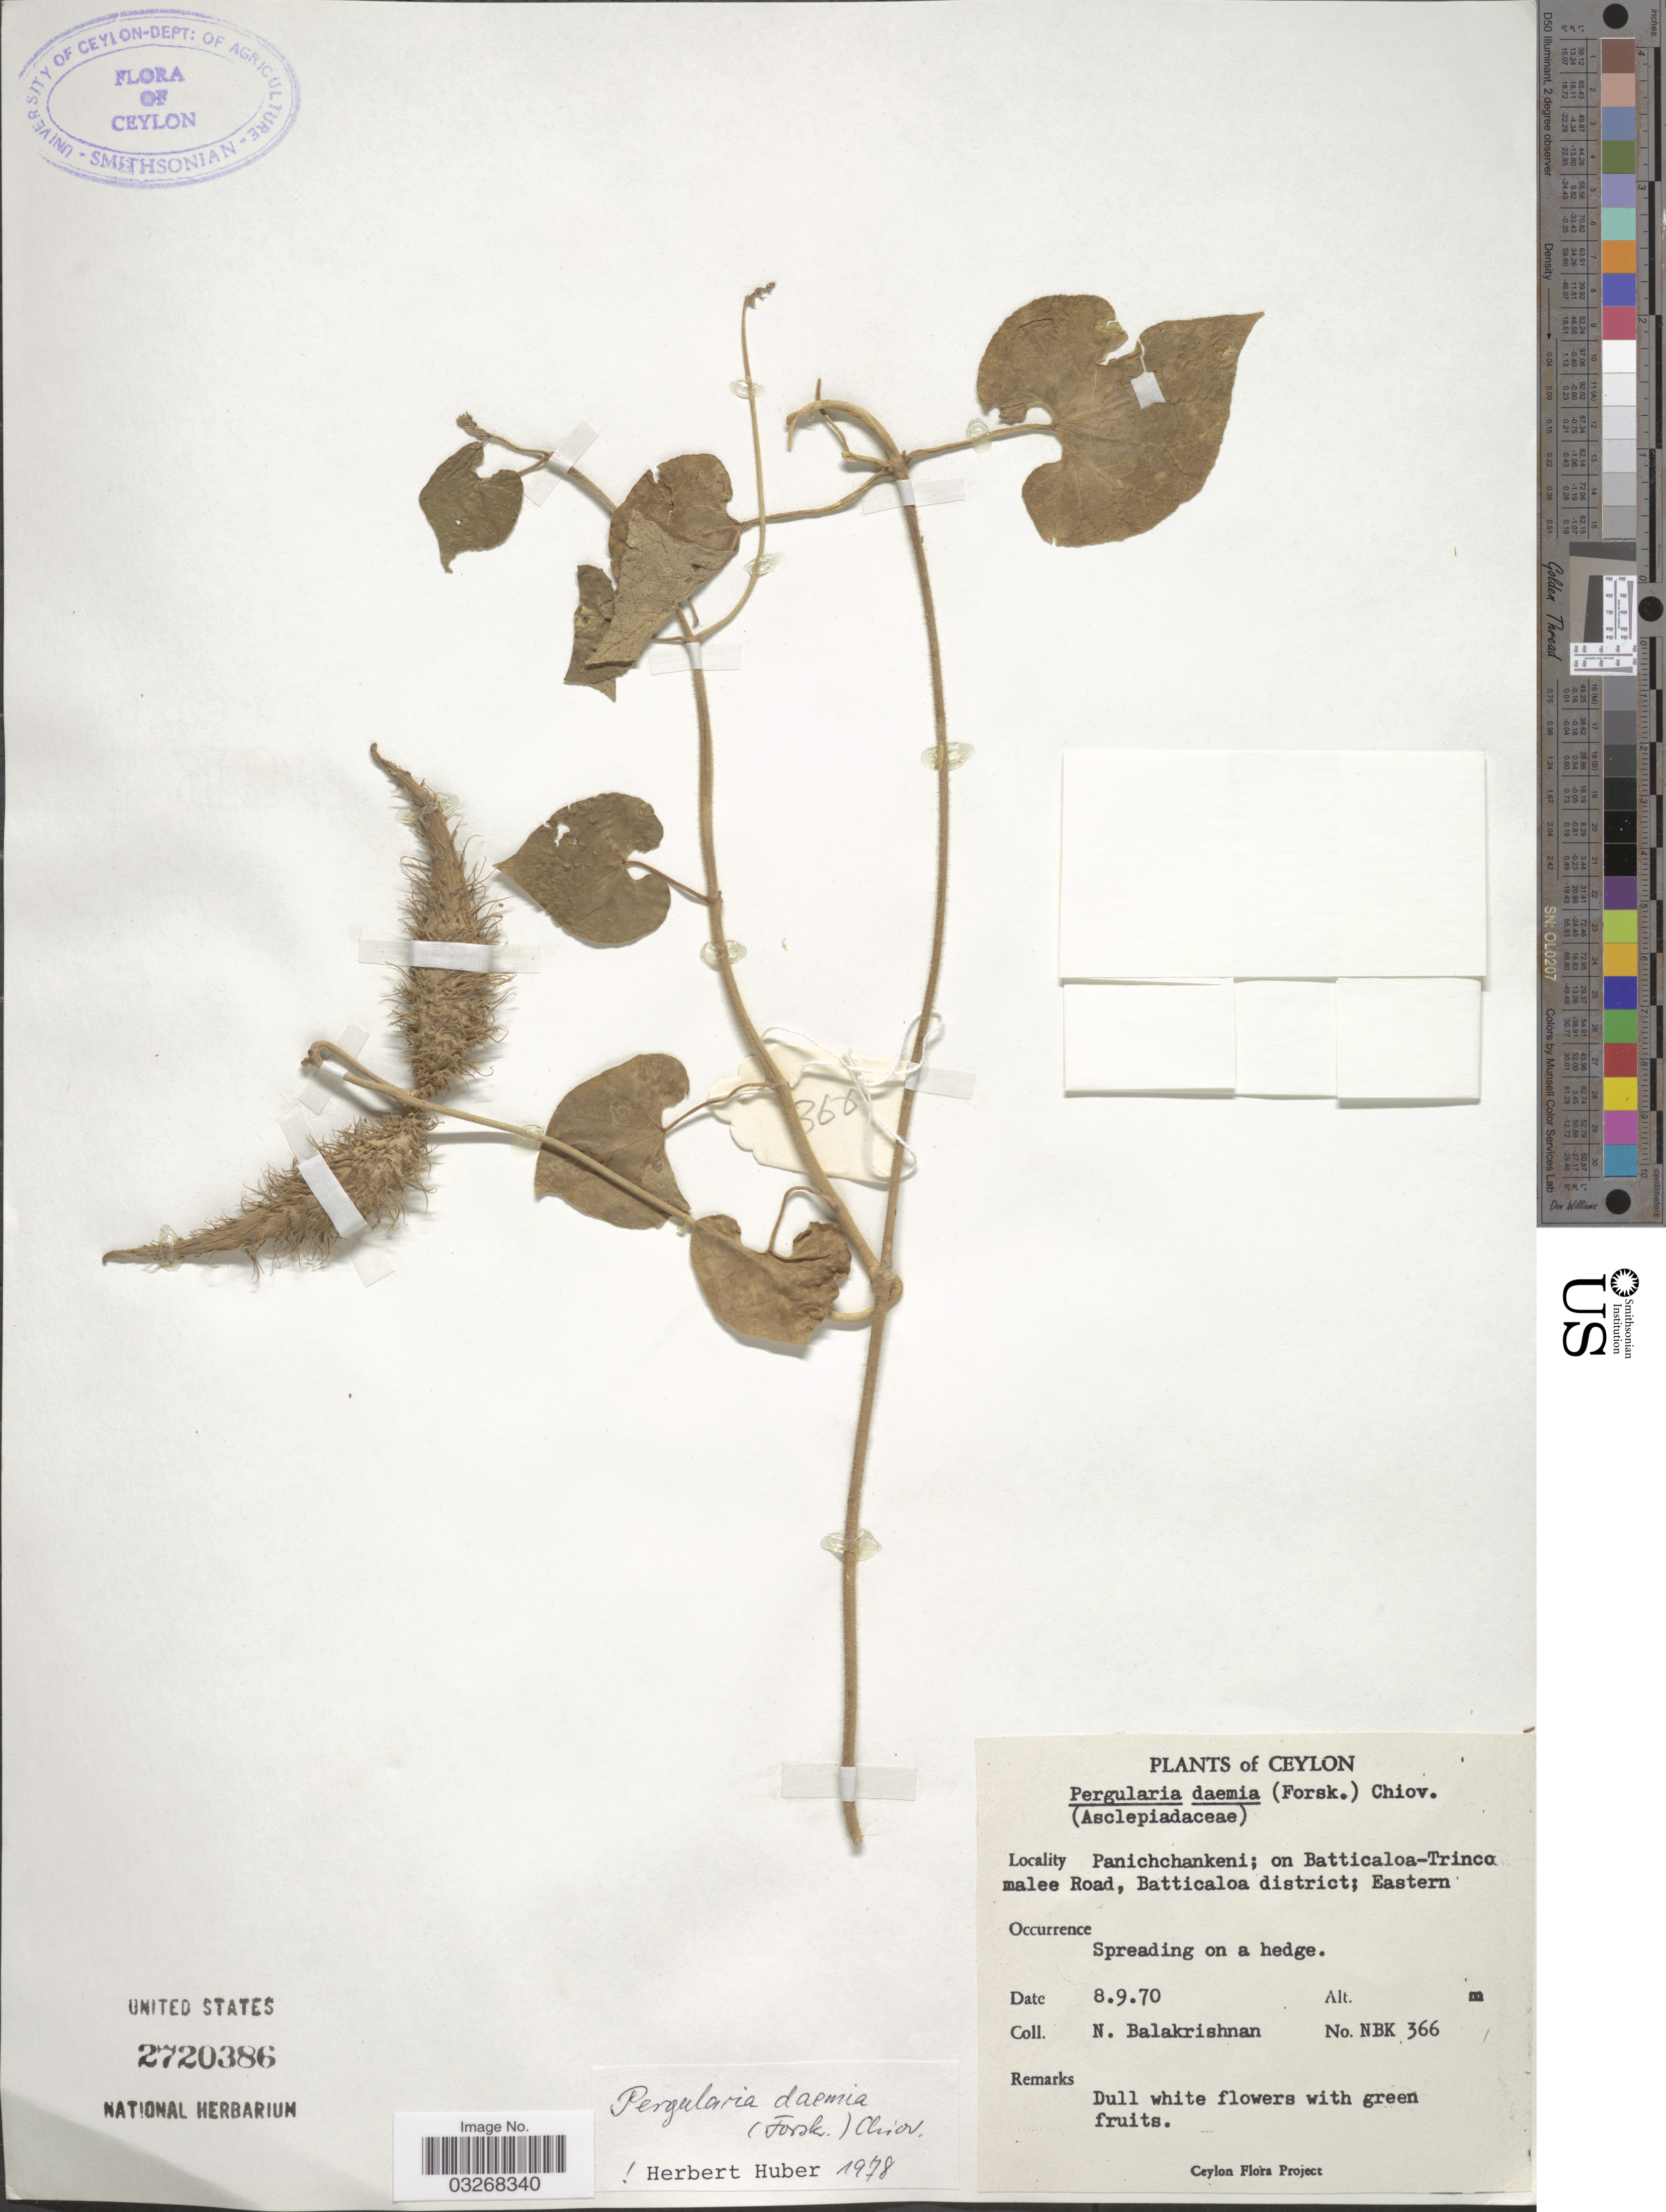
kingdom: Plantae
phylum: Tracheophyta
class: Magnoliopsida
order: Gentianales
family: Apocynaceae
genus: Pergularia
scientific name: Pergularia daemia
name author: (Forssk.) Chiov.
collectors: N. Balakrishnan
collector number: NBK366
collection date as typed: Transcribed d/m/y: 8/9/70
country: Sri Lanka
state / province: Eastern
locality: Ceylon. Panichchankeni; on Batticaloa-Trincomalee Road, Batticaloa district.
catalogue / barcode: US 2720386